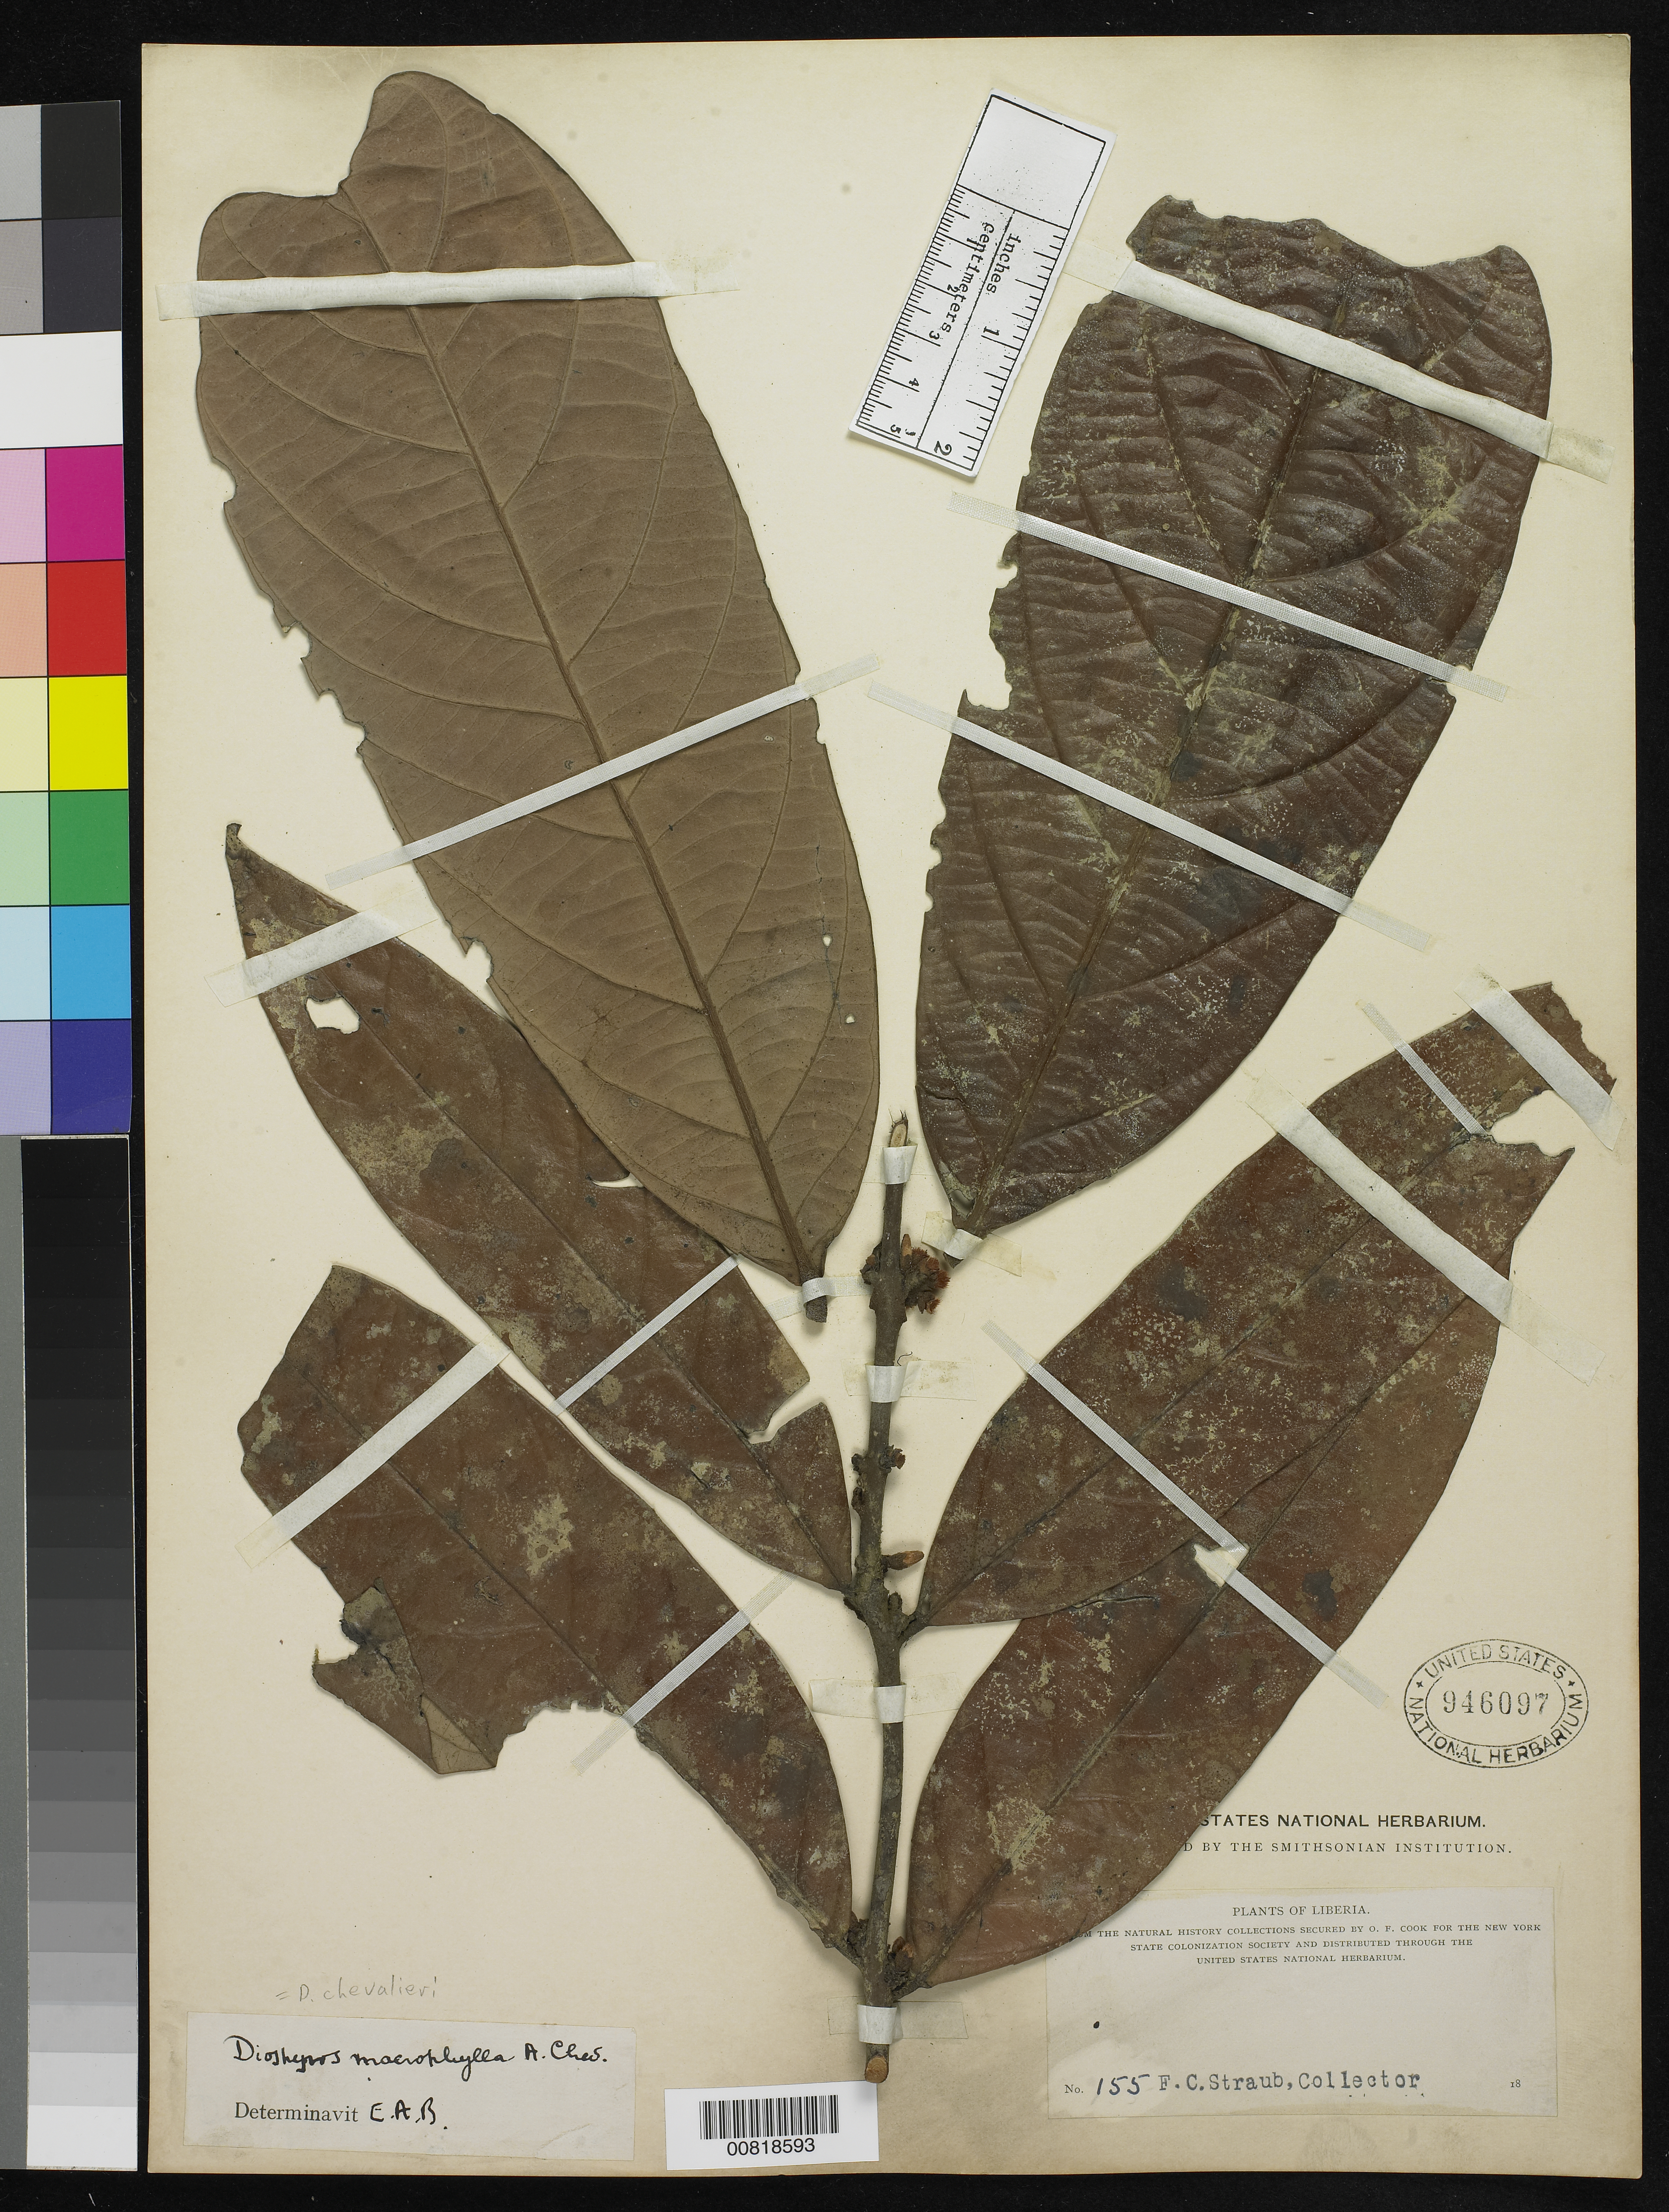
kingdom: Plantae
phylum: Tracheophyta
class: Magnoliopsida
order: Ericales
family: Ebenaceae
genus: Diospyros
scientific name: Diospyros chevalieri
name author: De Wild.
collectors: F. Straub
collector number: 155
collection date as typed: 18--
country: Liberia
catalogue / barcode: US 946097